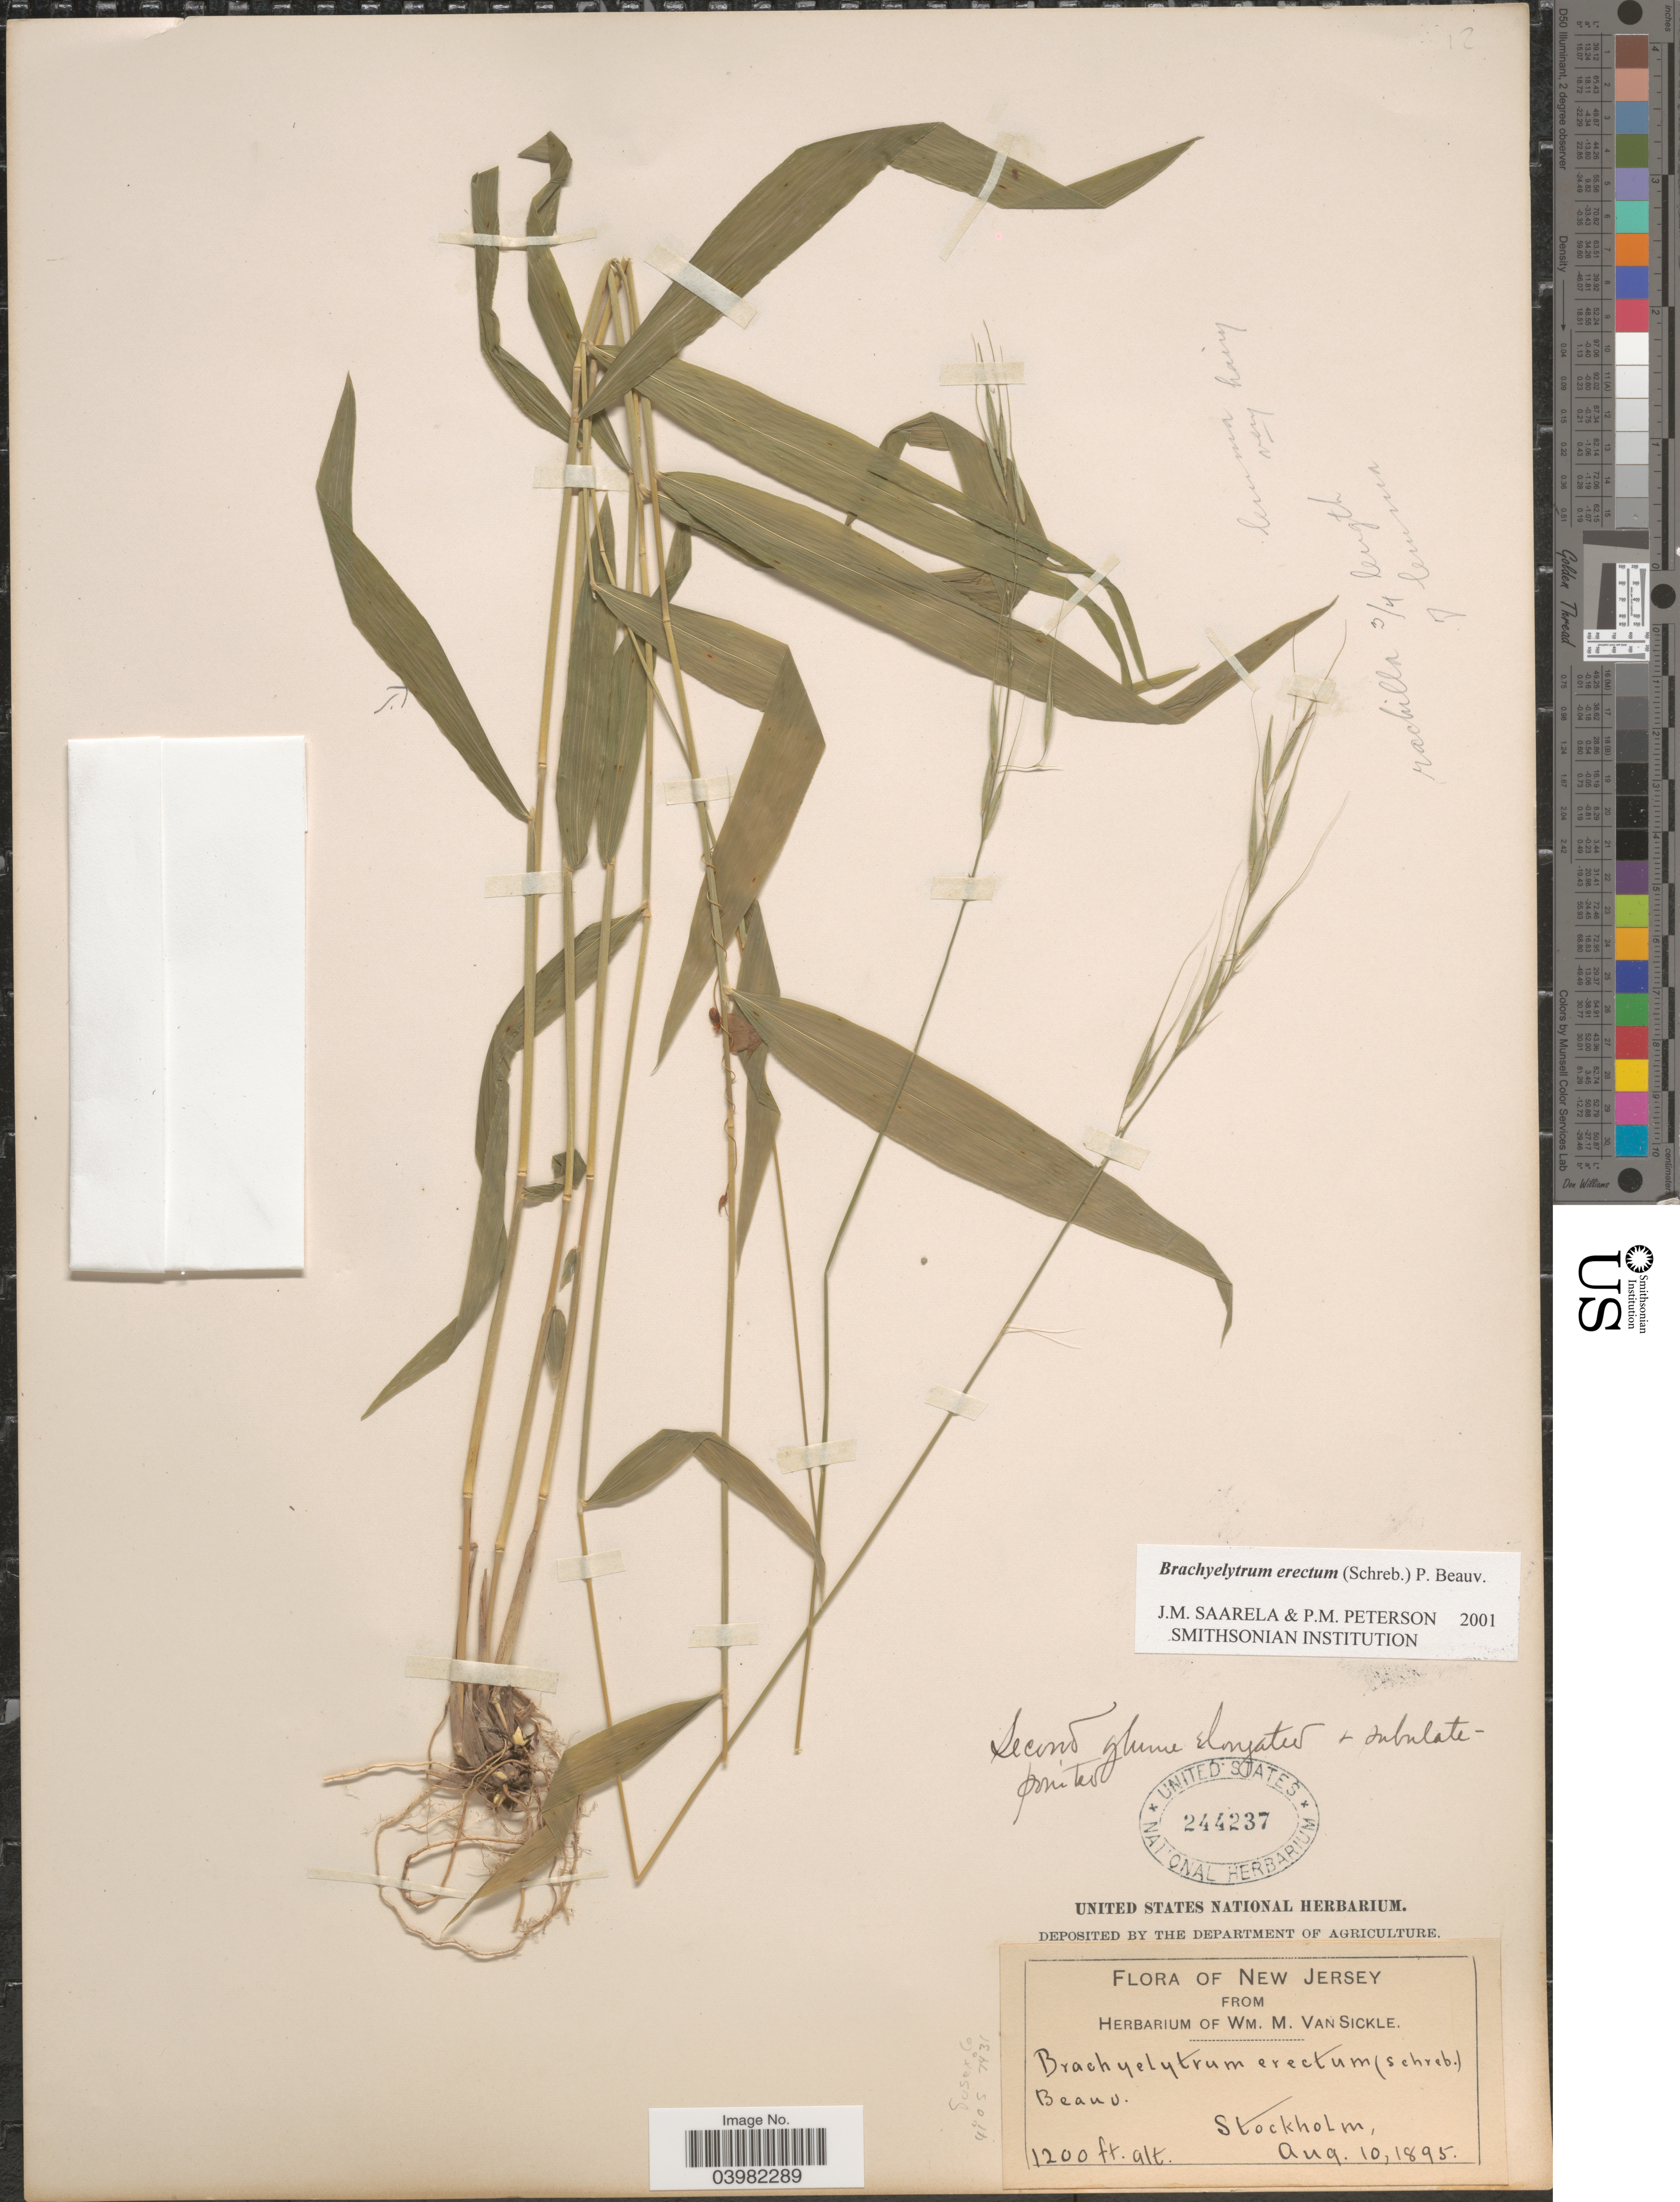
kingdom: Plantae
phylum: Tracheophyta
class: Liliopsida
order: Poales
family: Poaceae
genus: Brachyelytrum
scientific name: Brachyelytrum erectum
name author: (Schreb.) P. Beauv.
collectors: ex herb. Wm. M. Van Sickle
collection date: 1895-08-10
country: United States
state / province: New Jersey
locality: Susex Co. Stockholm.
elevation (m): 366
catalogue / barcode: US 244237